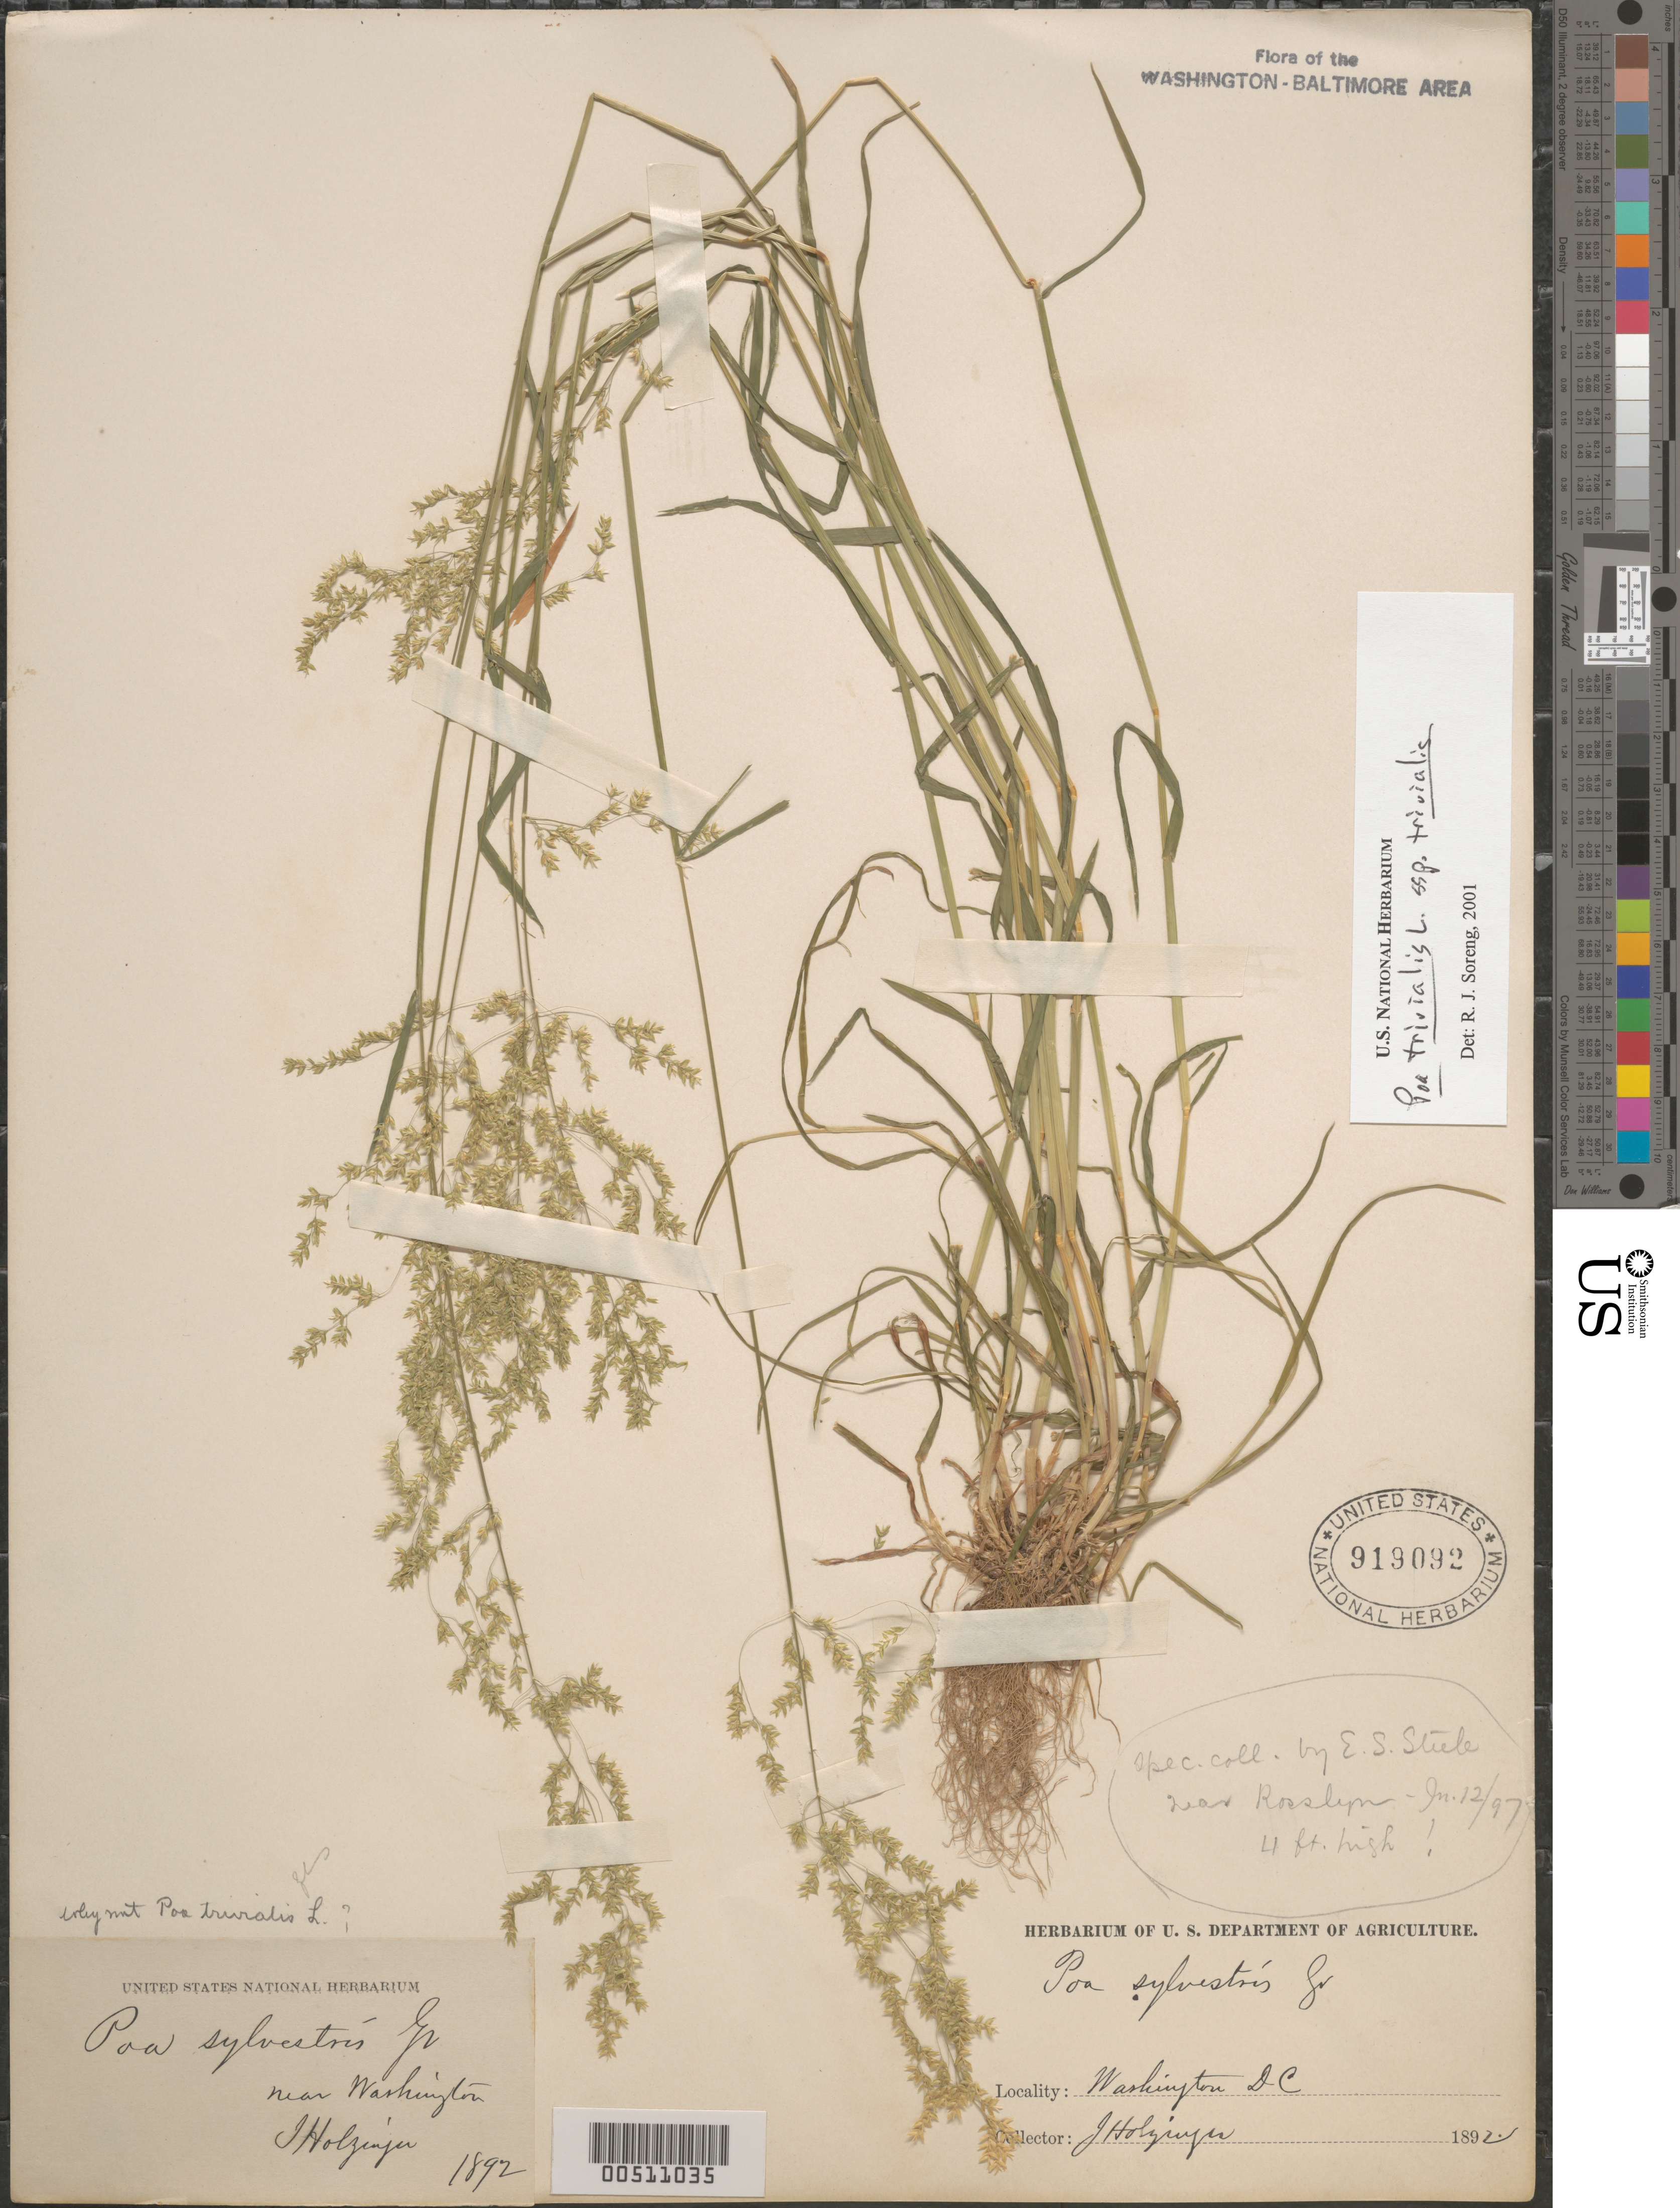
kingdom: Plantae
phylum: Tracheophyta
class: Liliopsida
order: Poales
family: Poaceae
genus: Poa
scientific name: Poa trivialis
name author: L.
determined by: Soreng, Robert J., Research Associate (BOT), Smithsonian Institution - National Museum of Natural History (UNITED STATES)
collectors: J. Holzinger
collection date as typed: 1892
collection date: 1892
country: United States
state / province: District of Columbia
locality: Washington DC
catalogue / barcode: US 919092